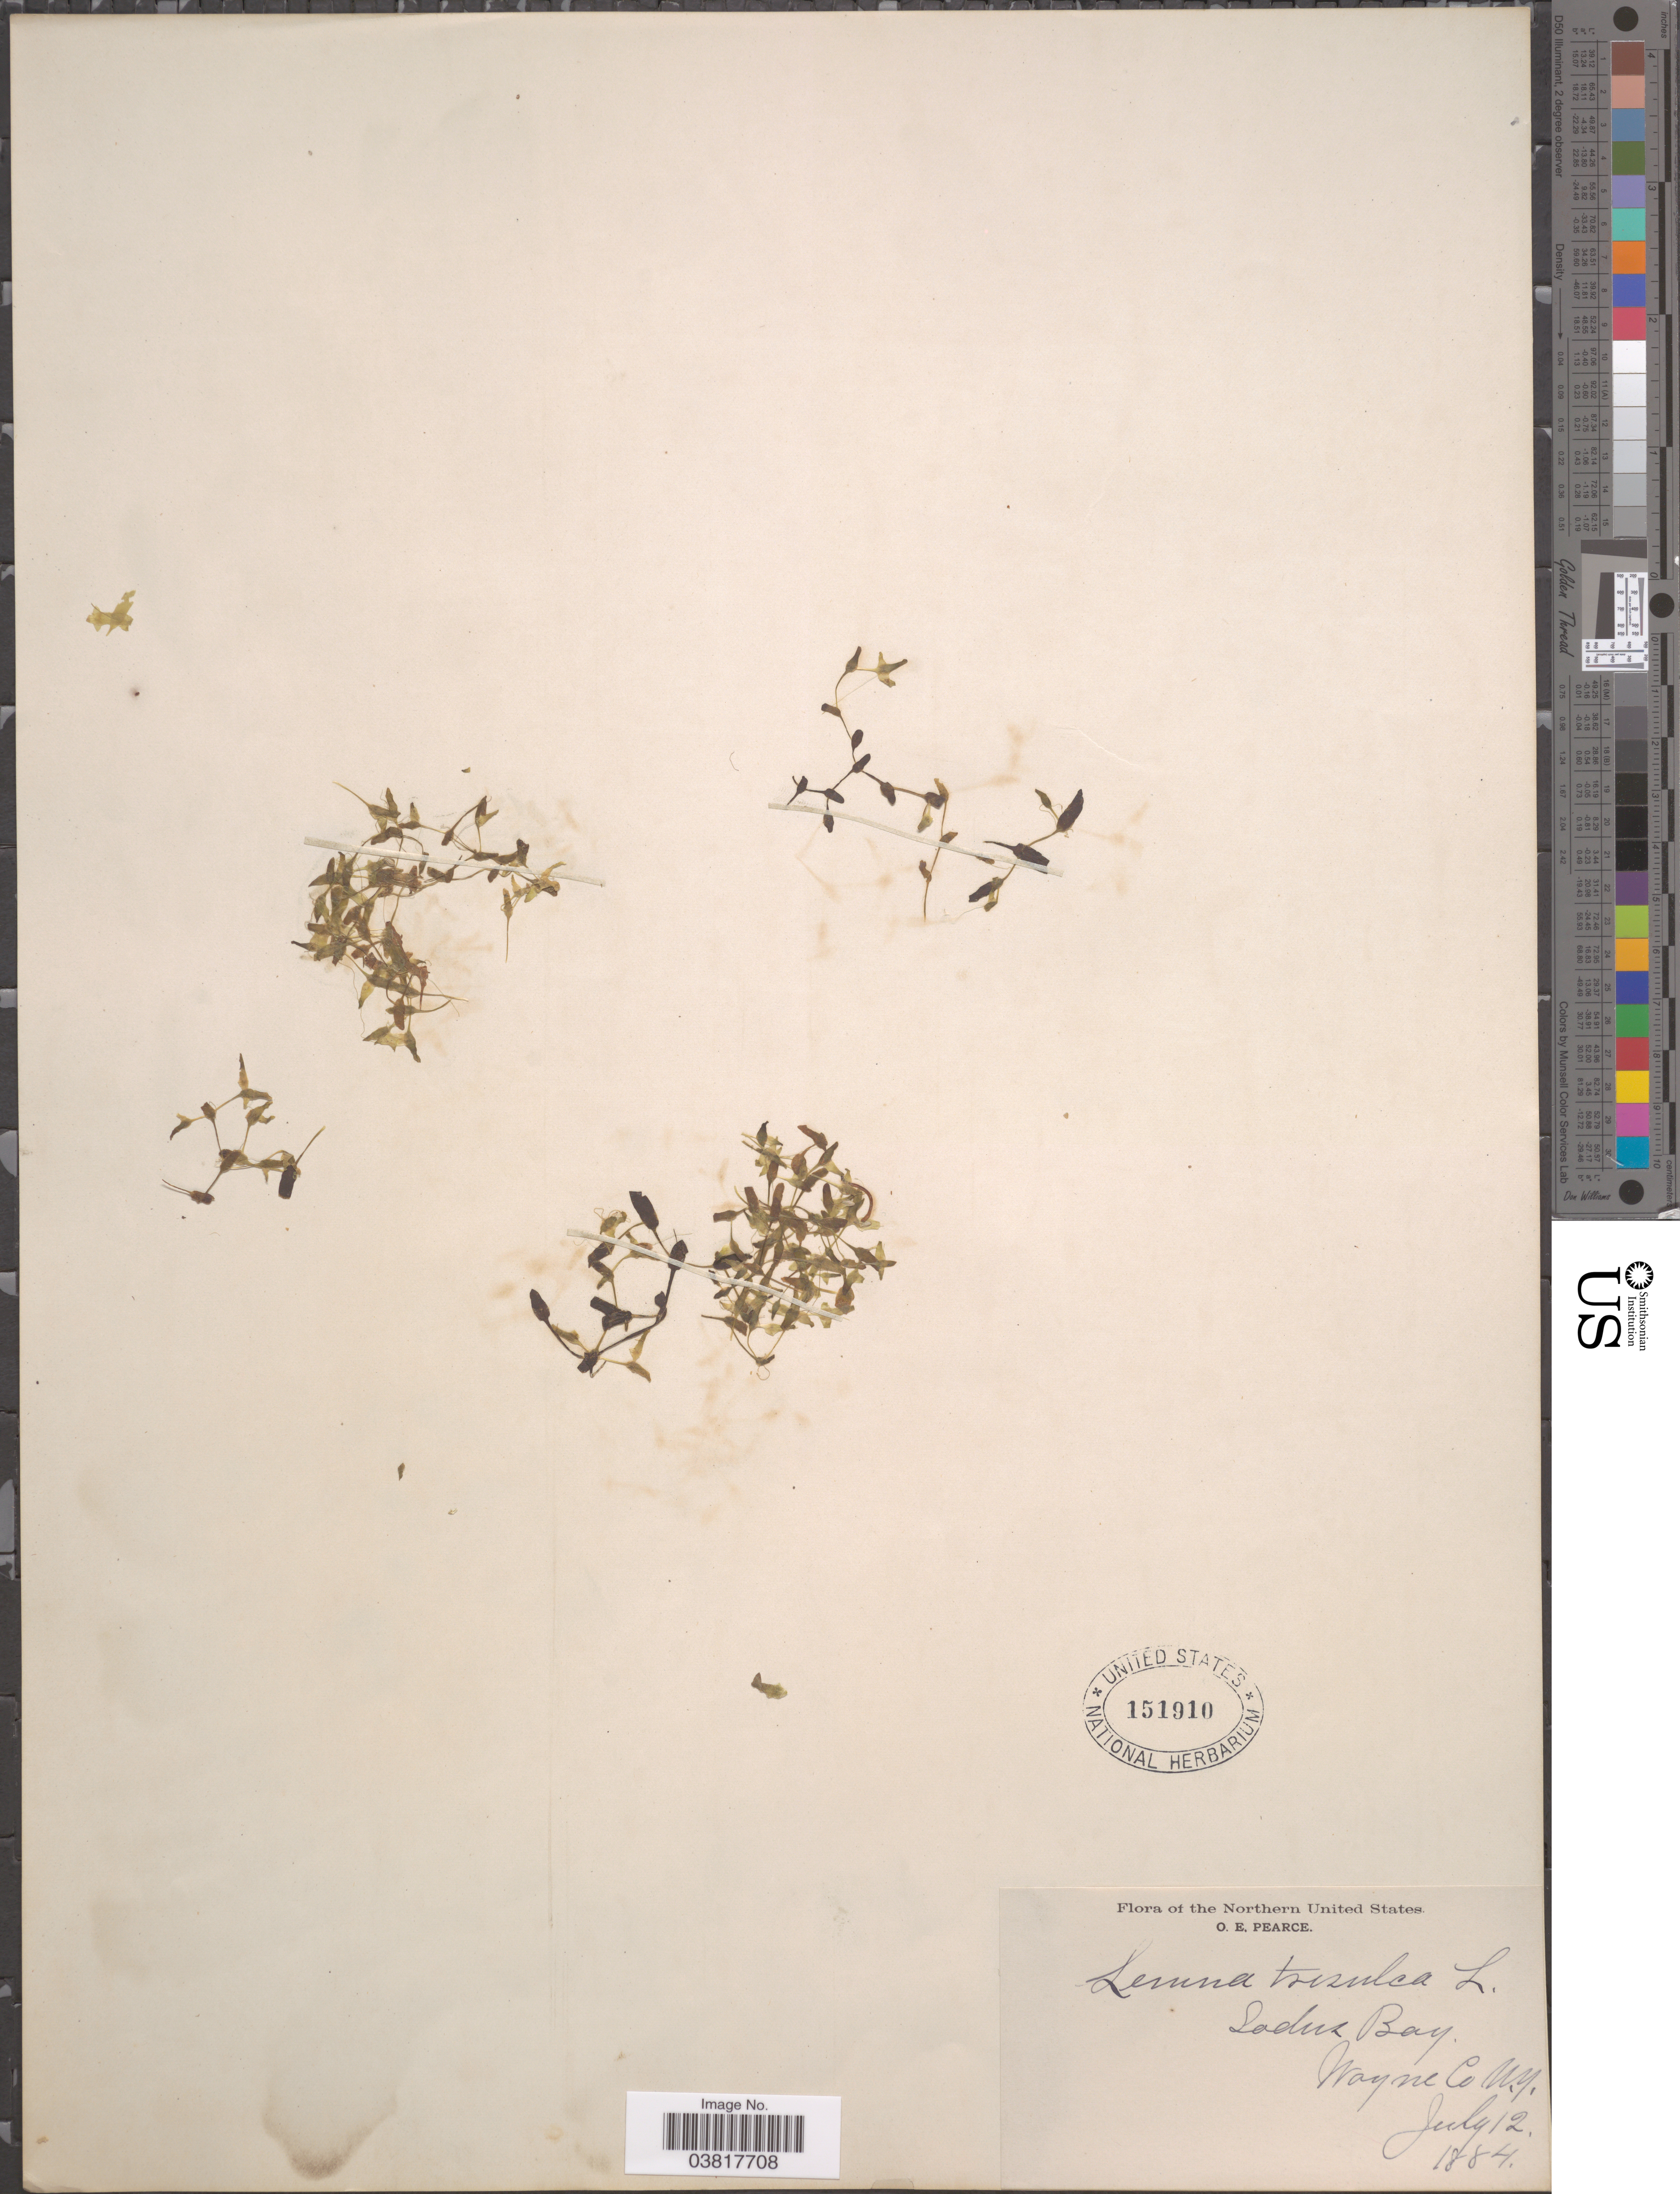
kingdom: Plantae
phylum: Tracheophyta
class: Liliopsida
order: Alismatales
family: Araceae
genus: Lemna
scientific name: Lemna trisulca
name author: L.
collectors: O. E. Pearce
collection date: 1884-07-12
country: United States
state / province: New York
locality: Northern United States. Sodus Bay, Wayne Co.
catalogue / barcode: US 151910